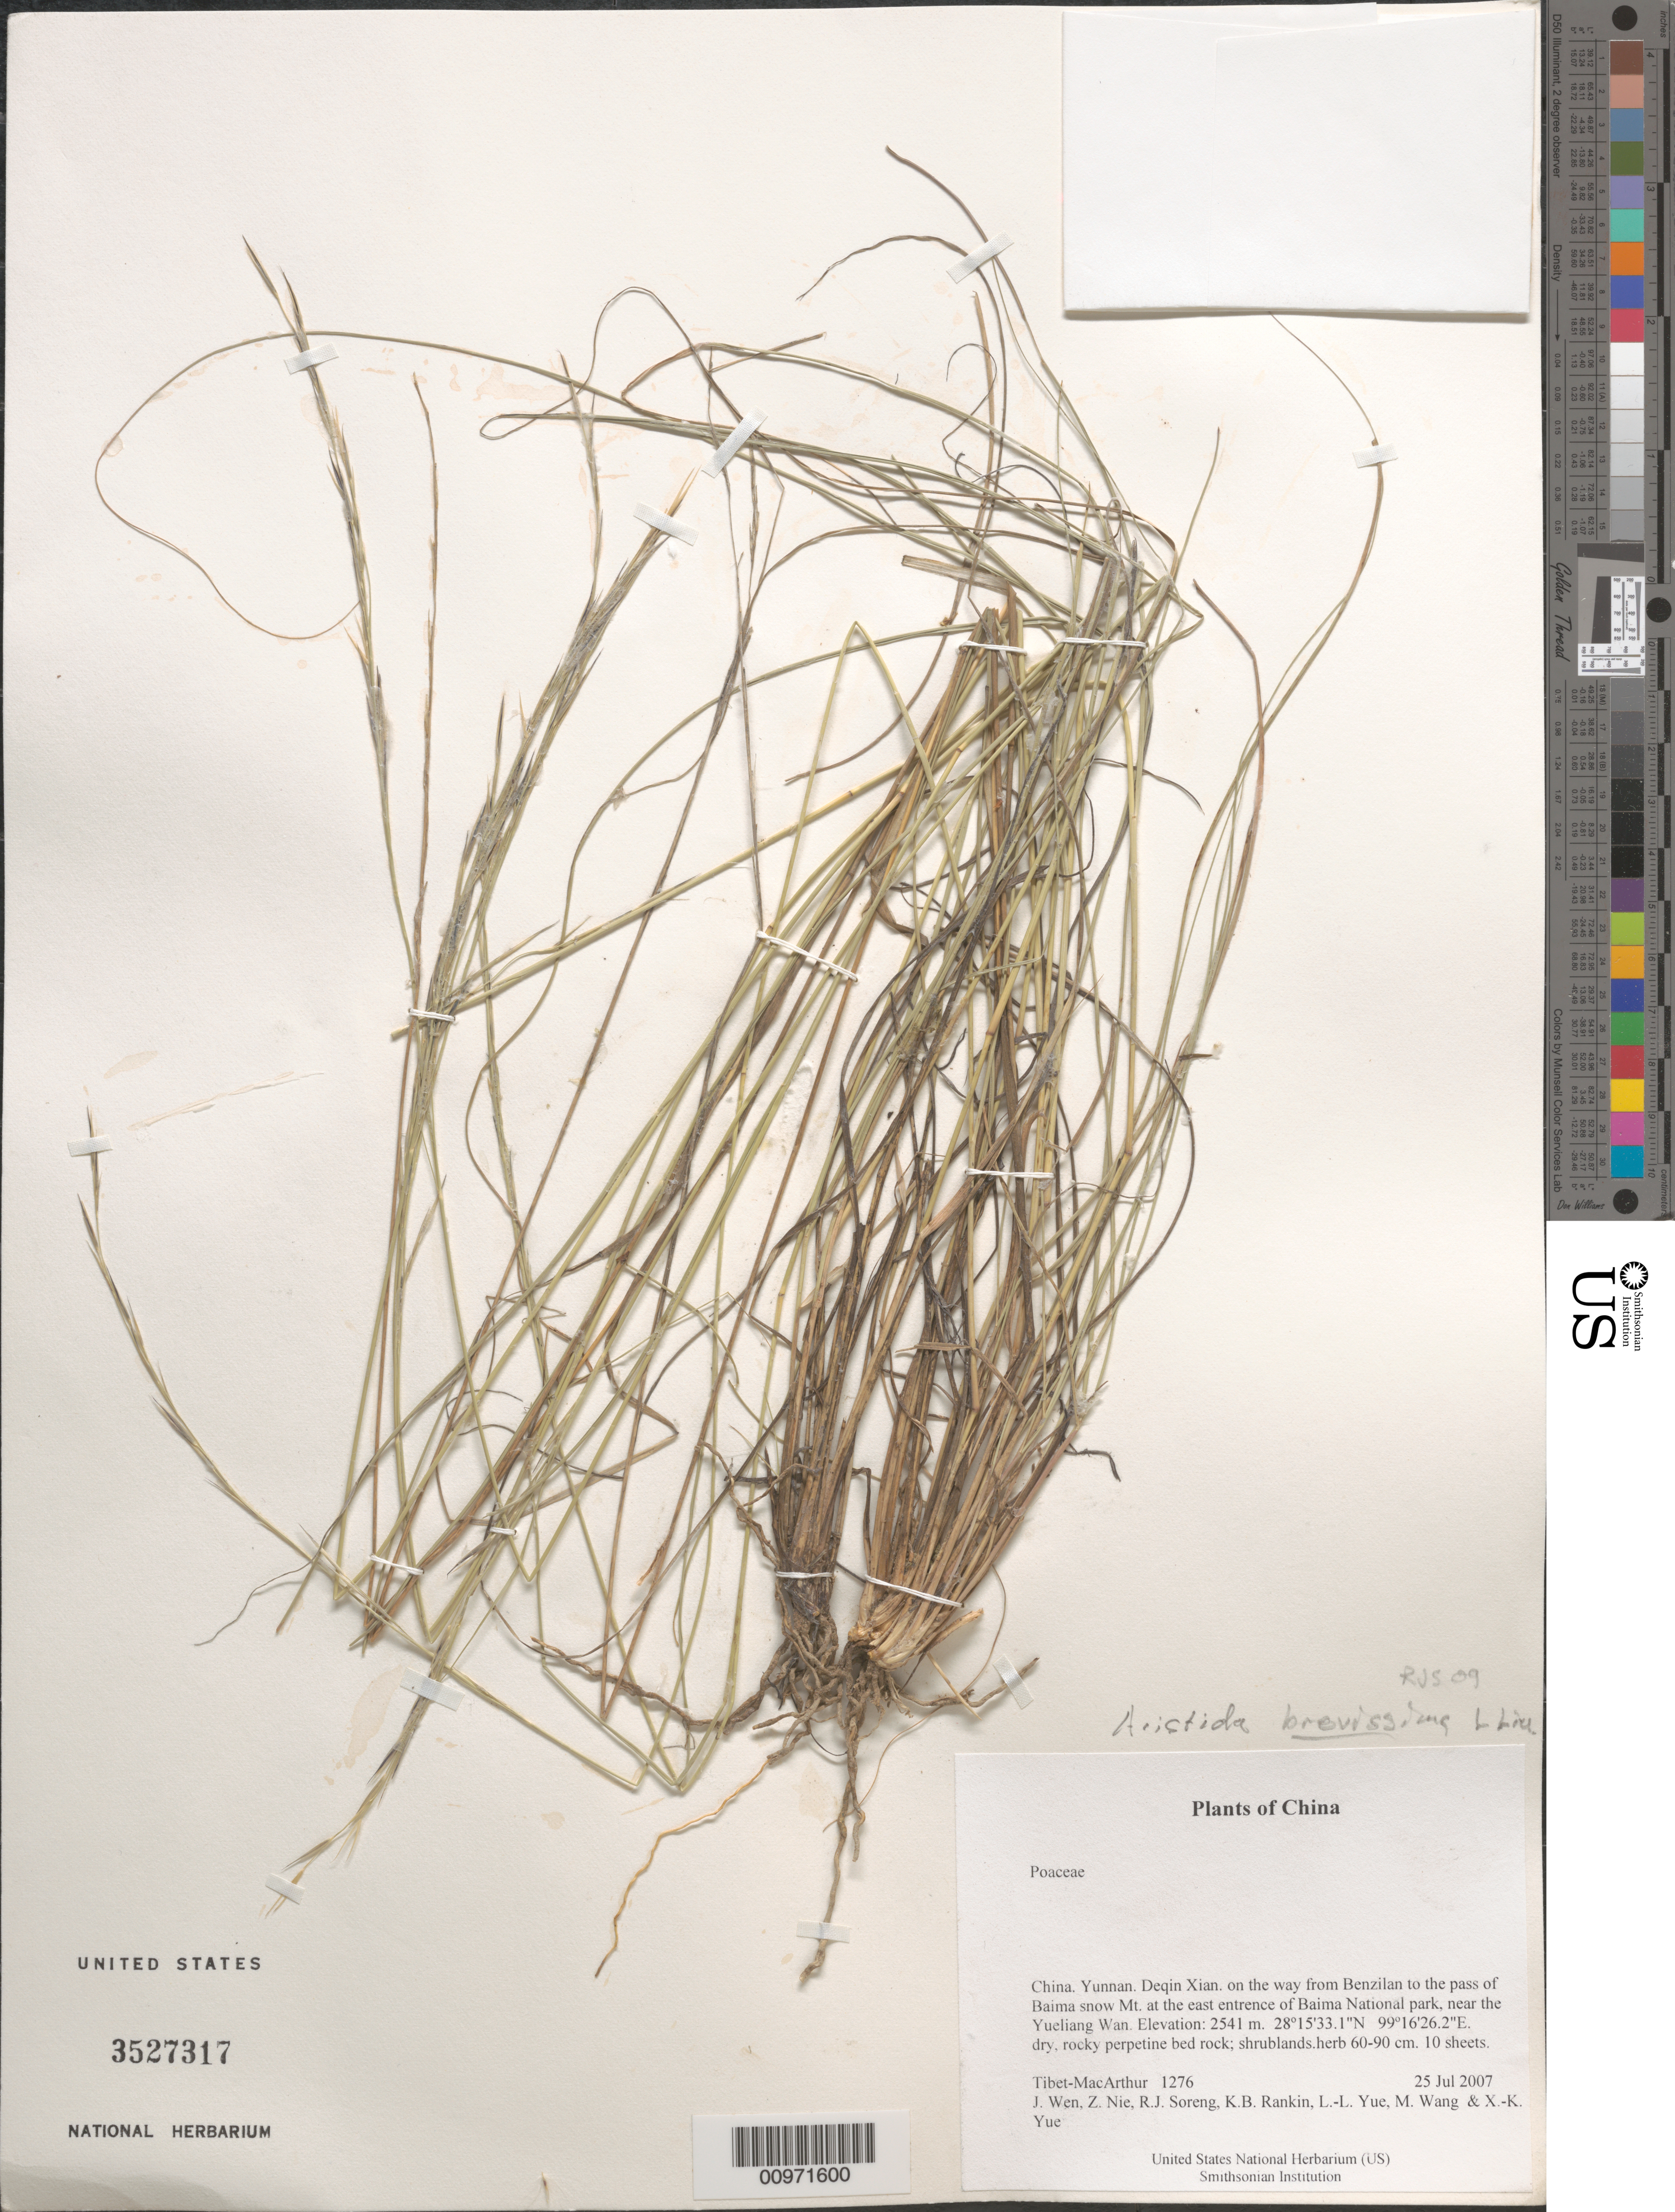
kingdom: Plantae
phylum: Tracheophyta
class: Liliopsida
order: Poales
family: Poaceae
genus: Aristida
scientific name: Aristida brevissima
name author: L. Liu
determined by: Soreng, Robert J., Research Associate (BOT), Smithsonian Institution - National Museum of Natural History (UNITED STATES)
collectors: Tibet-MacArthur, J. Wen, Z. Nie, R. J. Soreng, K. Rankin, L. Yue, M. Wang & X. Yue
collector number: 1276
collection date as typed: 25 Jul 2007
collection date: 2007-07-25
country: China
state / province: Yunnan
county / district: Deqin Xian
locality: on the way from Benzilan to the pass of Baima snow Mt. at the east entrence of Baima National park, near the Yueliang Wan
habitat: dry, rocky perpetine bed rock; shrublands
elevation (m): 2541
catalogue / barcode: US 3527317